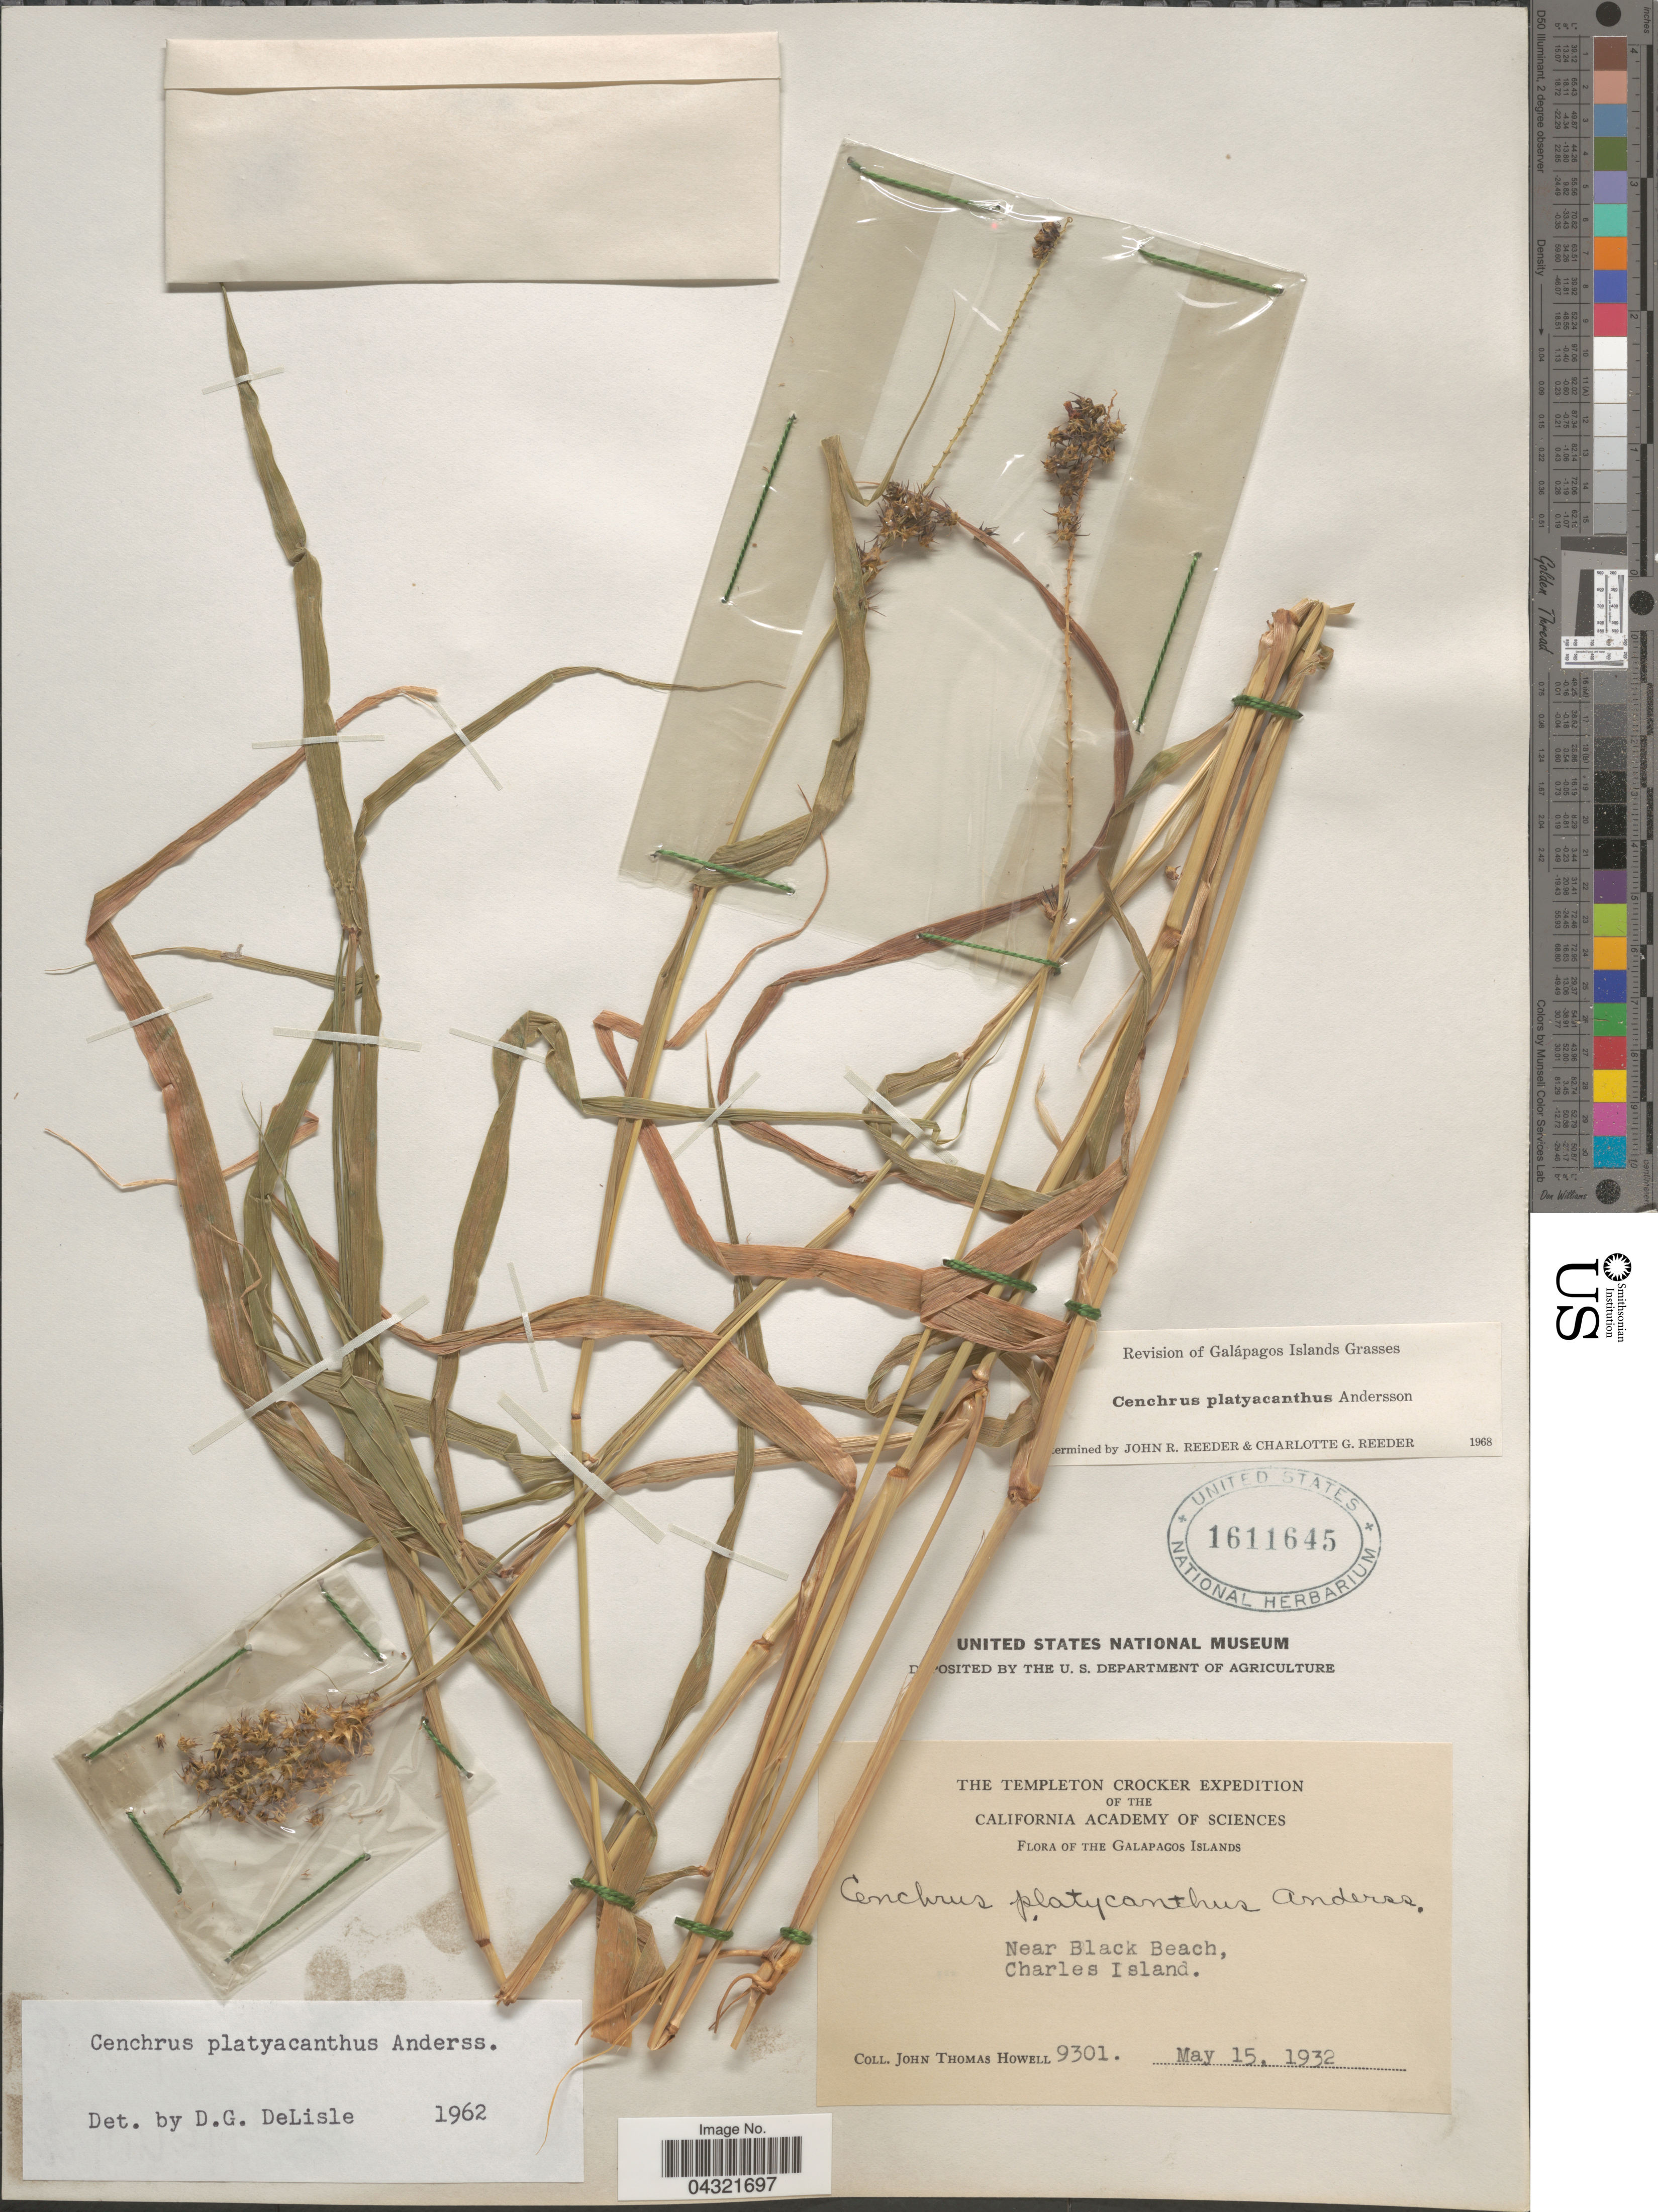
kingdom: Plantae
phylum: Tracheophyta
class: Liliopsida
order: Poales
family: Poaceae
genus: Cenchrus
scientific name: Cenchrus platyacanthus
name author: Andersson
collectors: J. T. Howell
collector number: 9301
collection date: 1932-05-15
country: Ecuador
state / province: Colón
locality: The Templeton Crocker Expedition. The Galapagos Islands. Near Black Beach, Charles Island.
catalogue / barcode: US 1611645